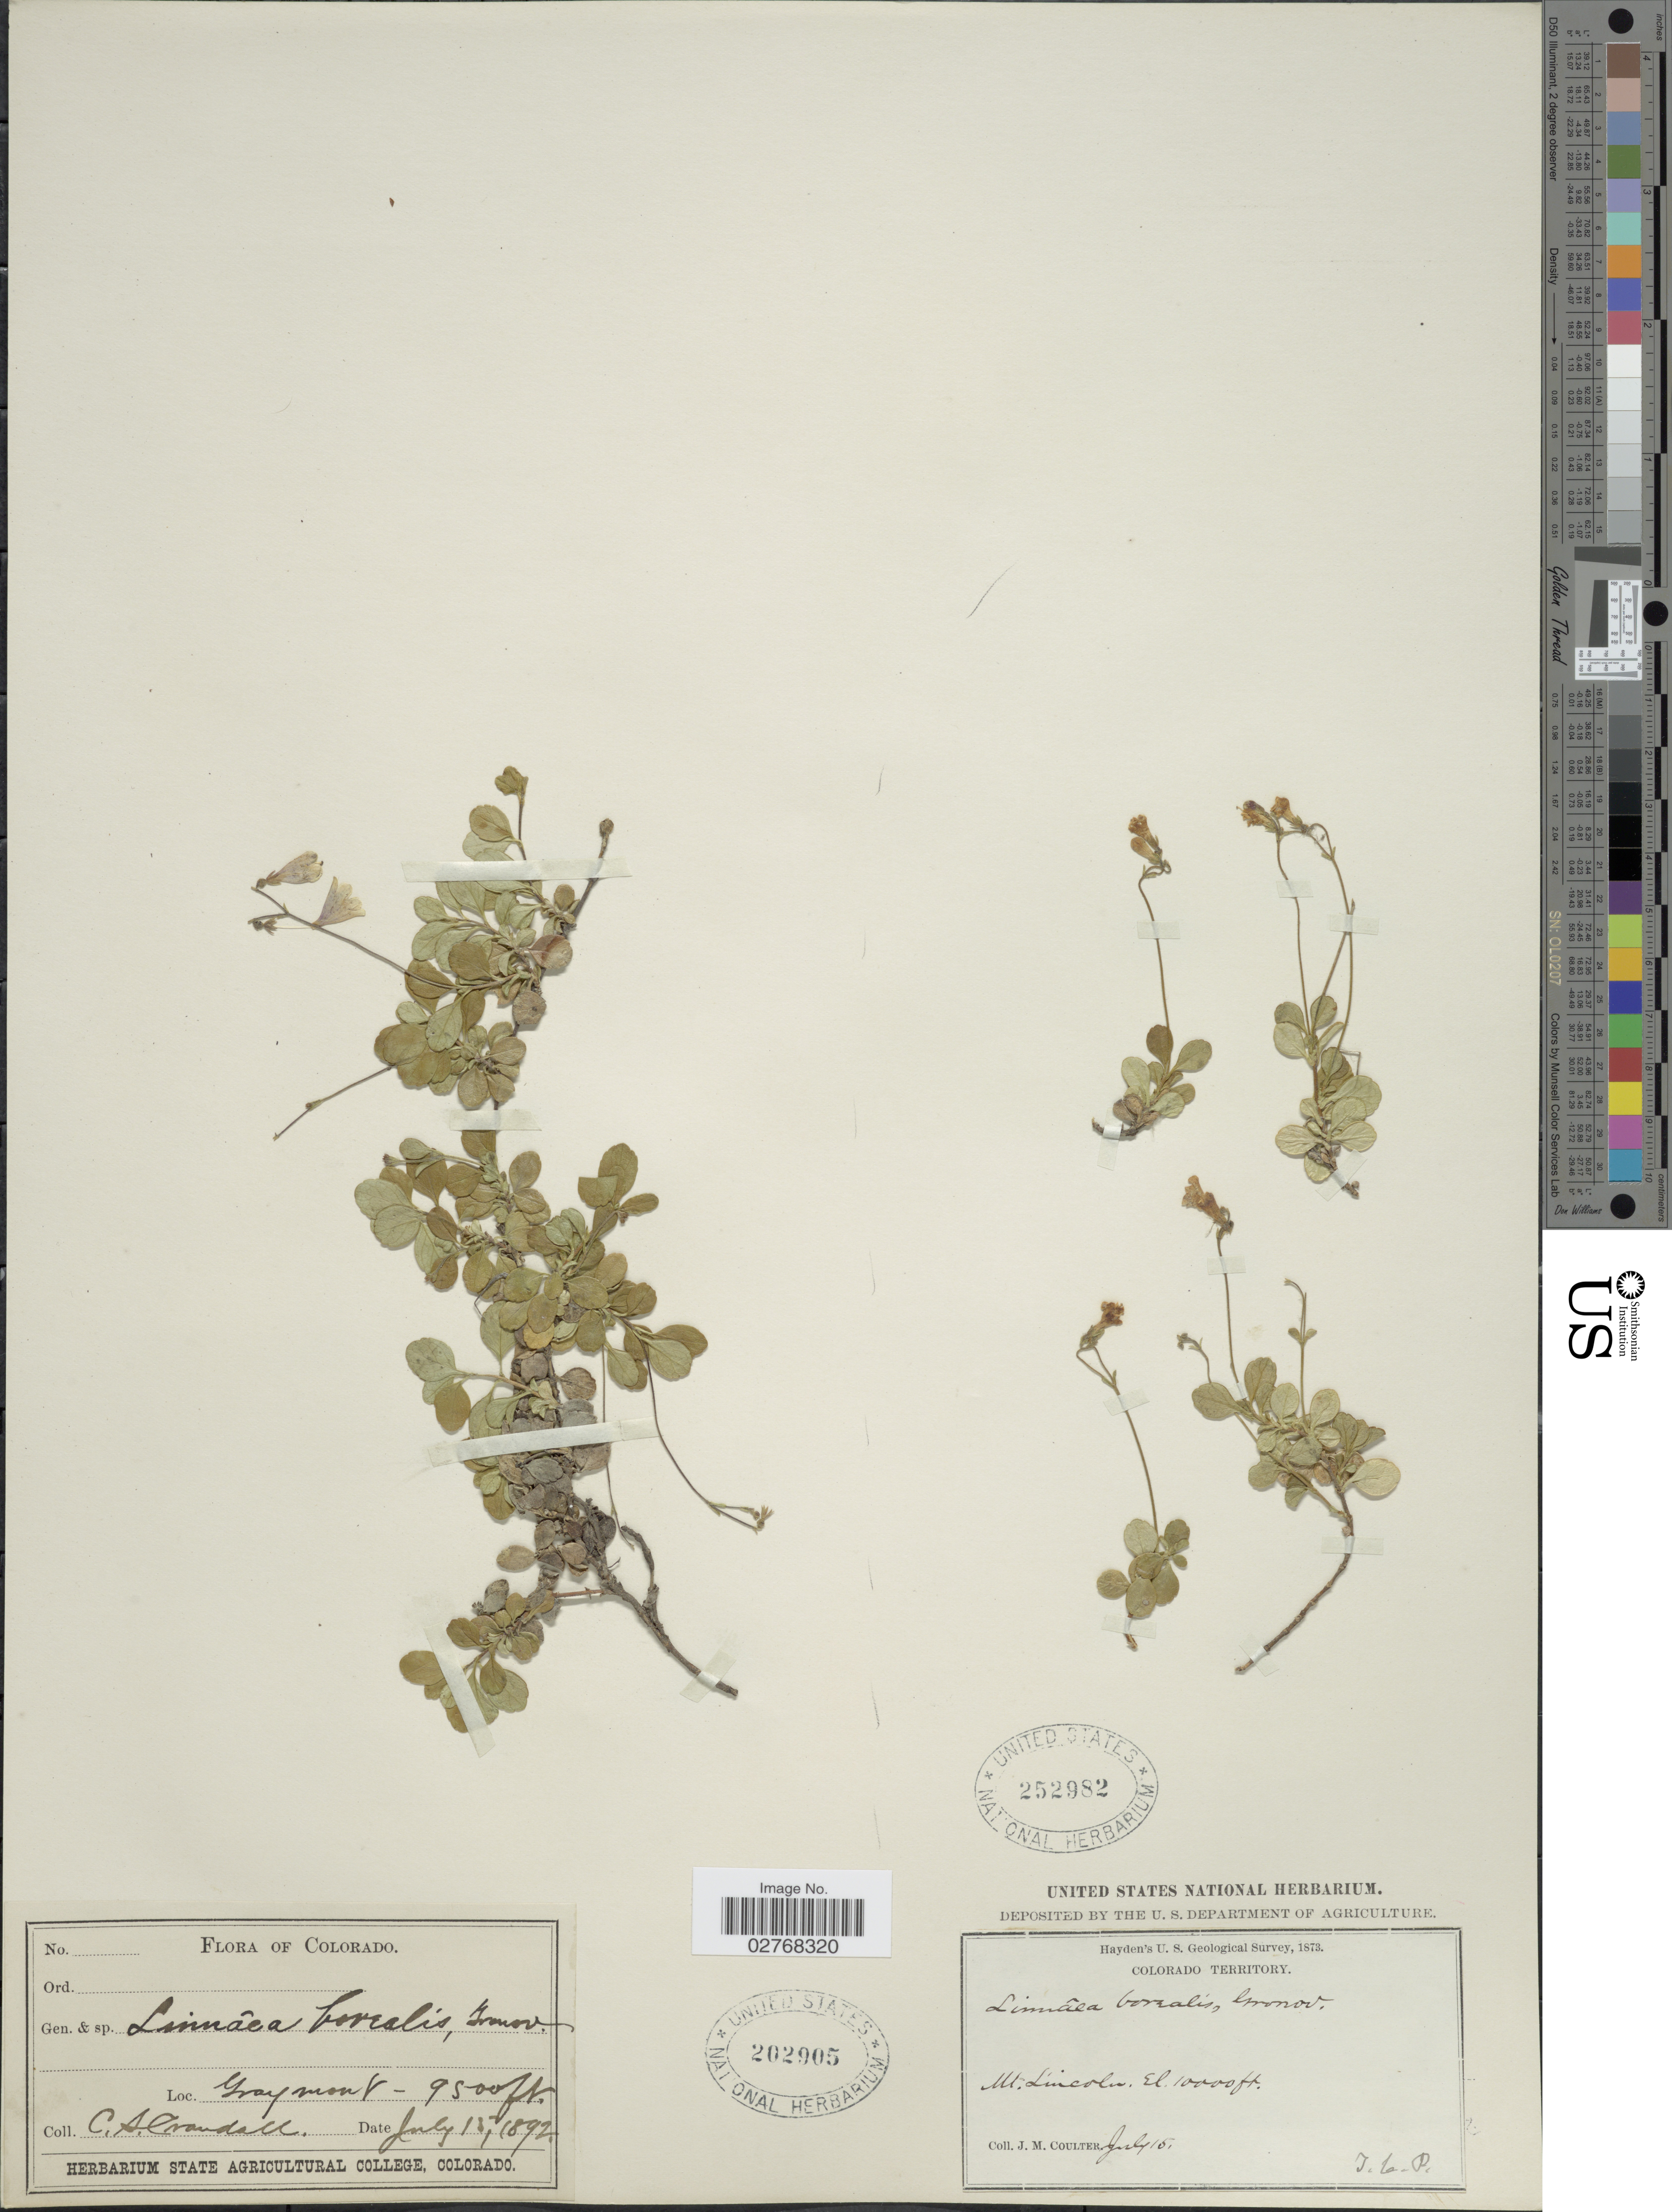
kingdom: Plantae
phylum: Tracheophyta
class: Magnoliopsida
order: Dipsacales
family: Caprifoliaceae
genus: Linnaea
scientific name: Linnaea borealis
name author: L.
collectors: C. Crandall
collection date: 1892-07-13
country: United States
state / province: Colorado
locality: Gray mont.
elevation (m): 2896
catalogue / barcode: US 202905